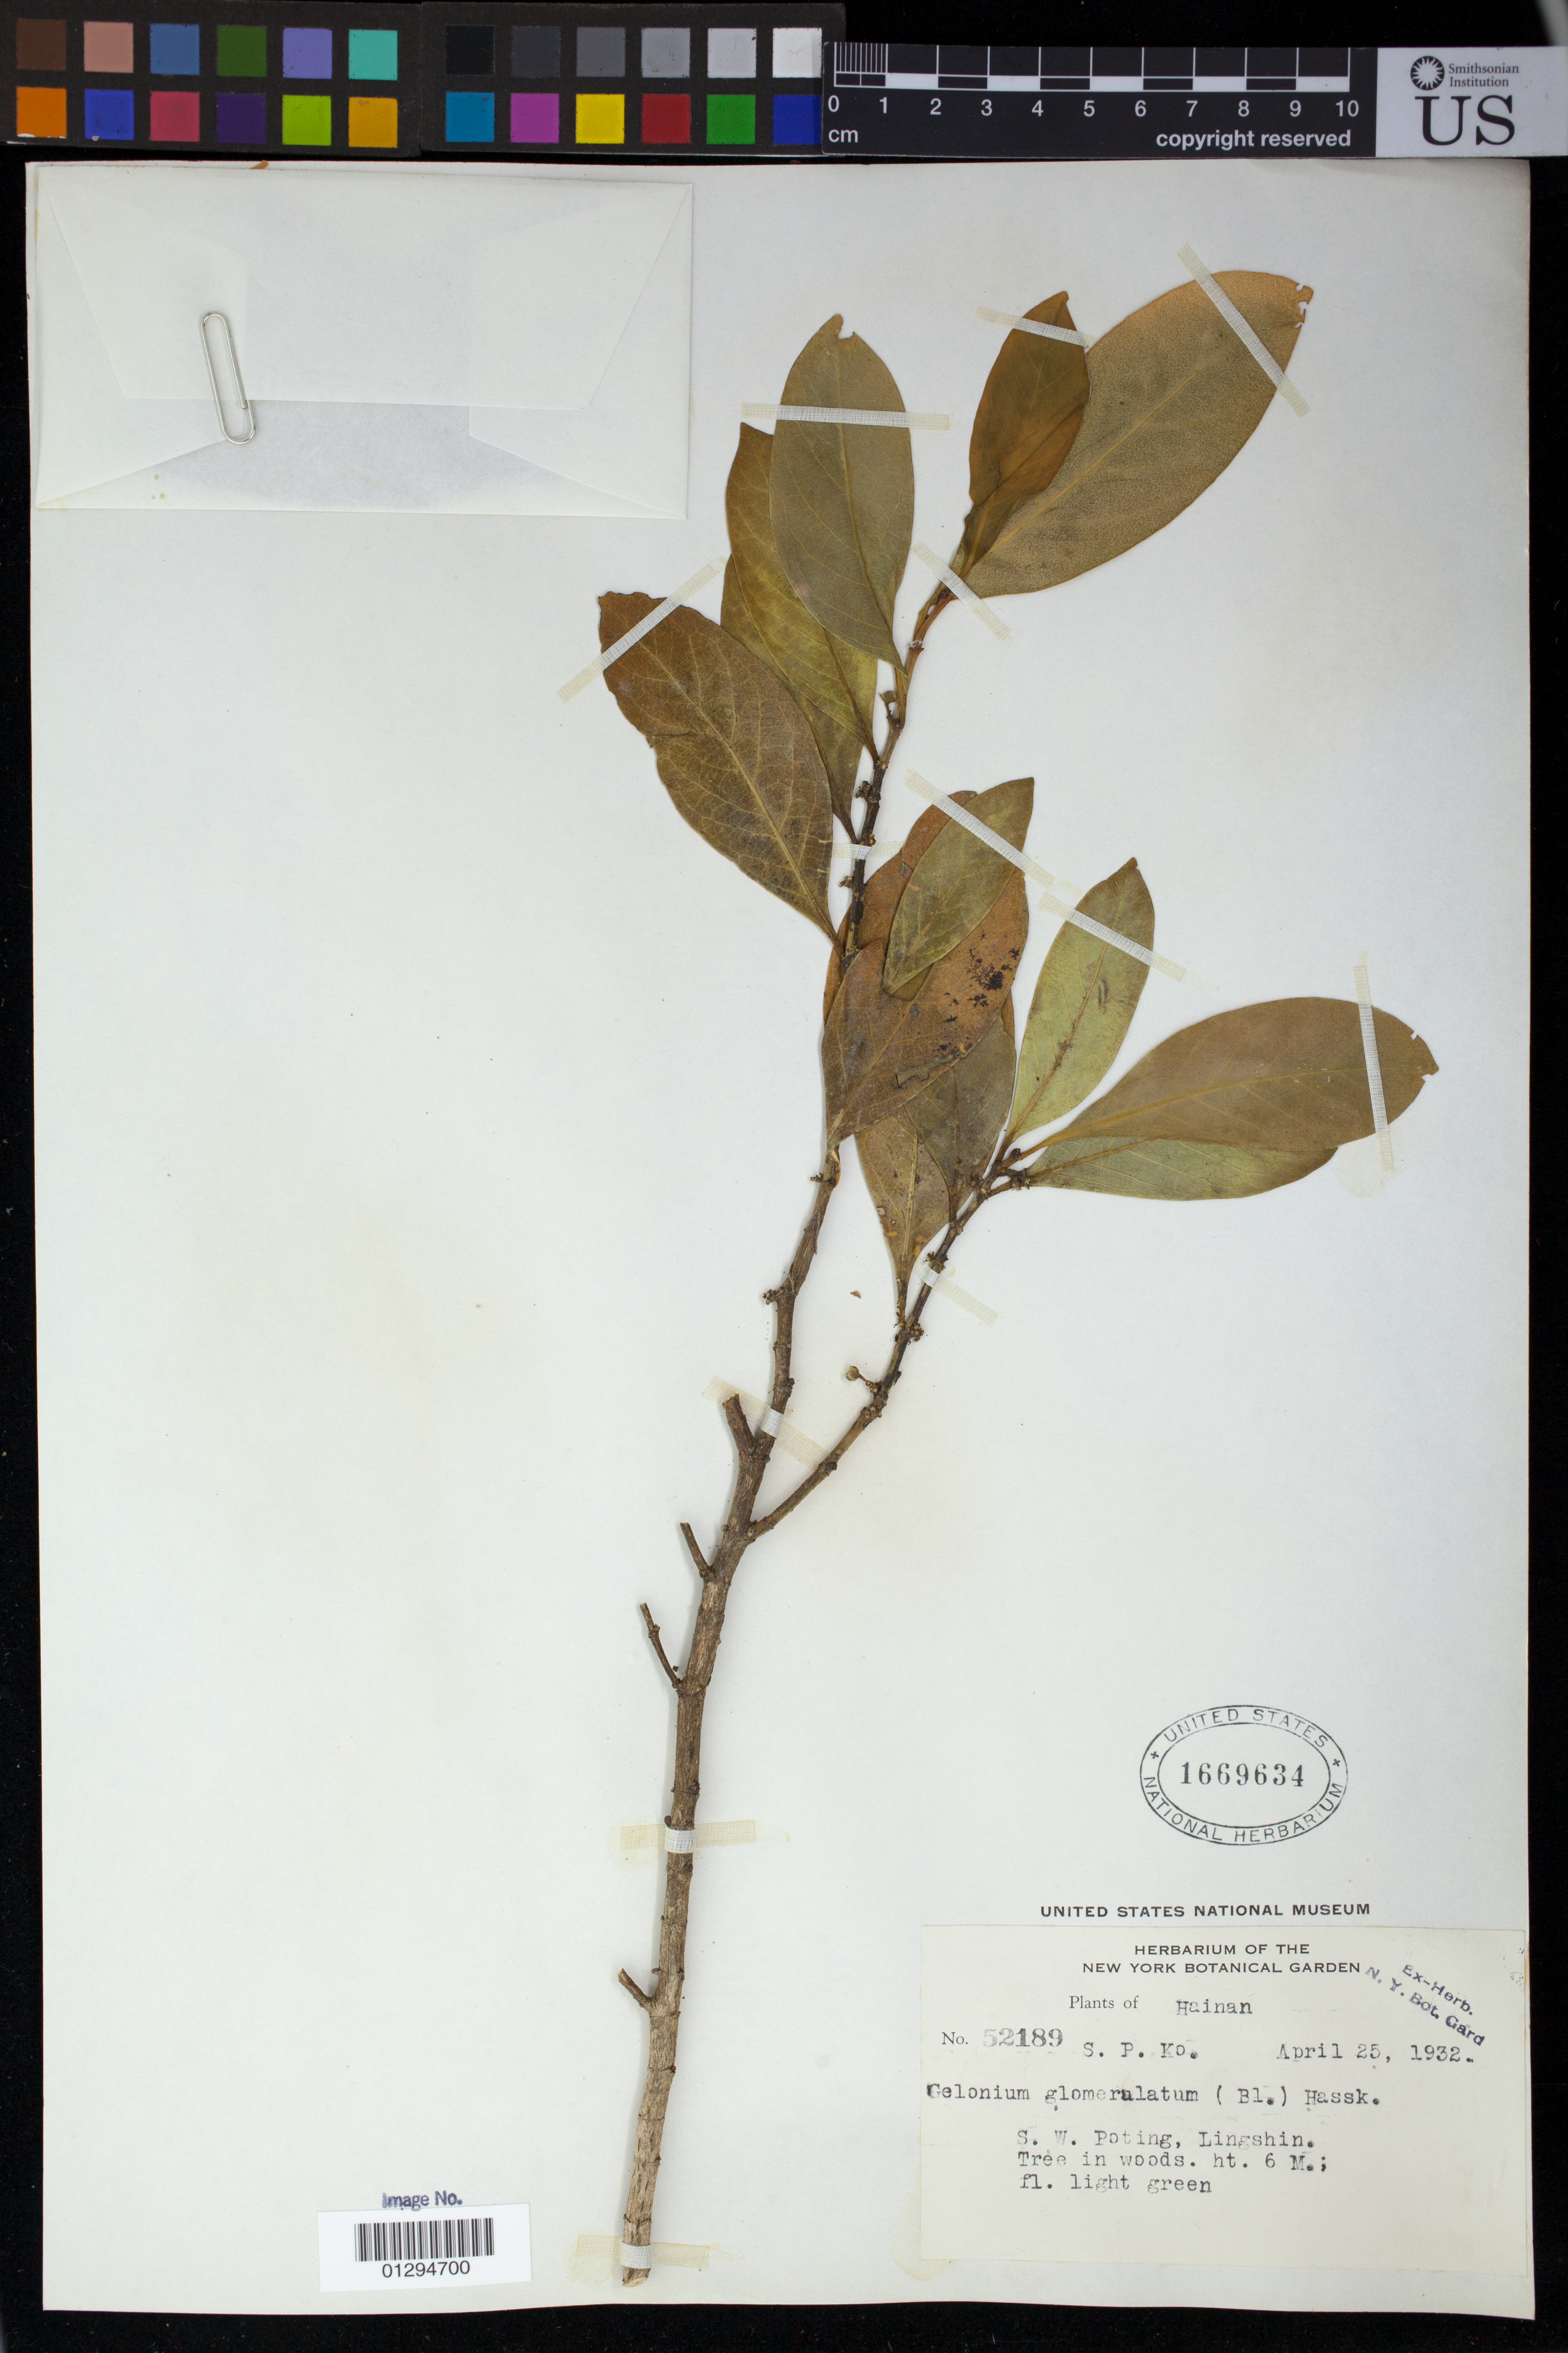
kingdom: Plantae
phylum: Tracheophyta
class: Magnoliopsida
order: Malpighiales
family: Euphorbiaceae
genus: Gelonium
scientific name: Gelonium glomerulatum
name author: (Blume) Hassk.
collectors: S. P. Ko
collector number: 52189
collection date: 1932-04-25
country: China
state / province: Hainan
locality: S. W. Poting, Lingshin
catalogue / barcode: US 1669634